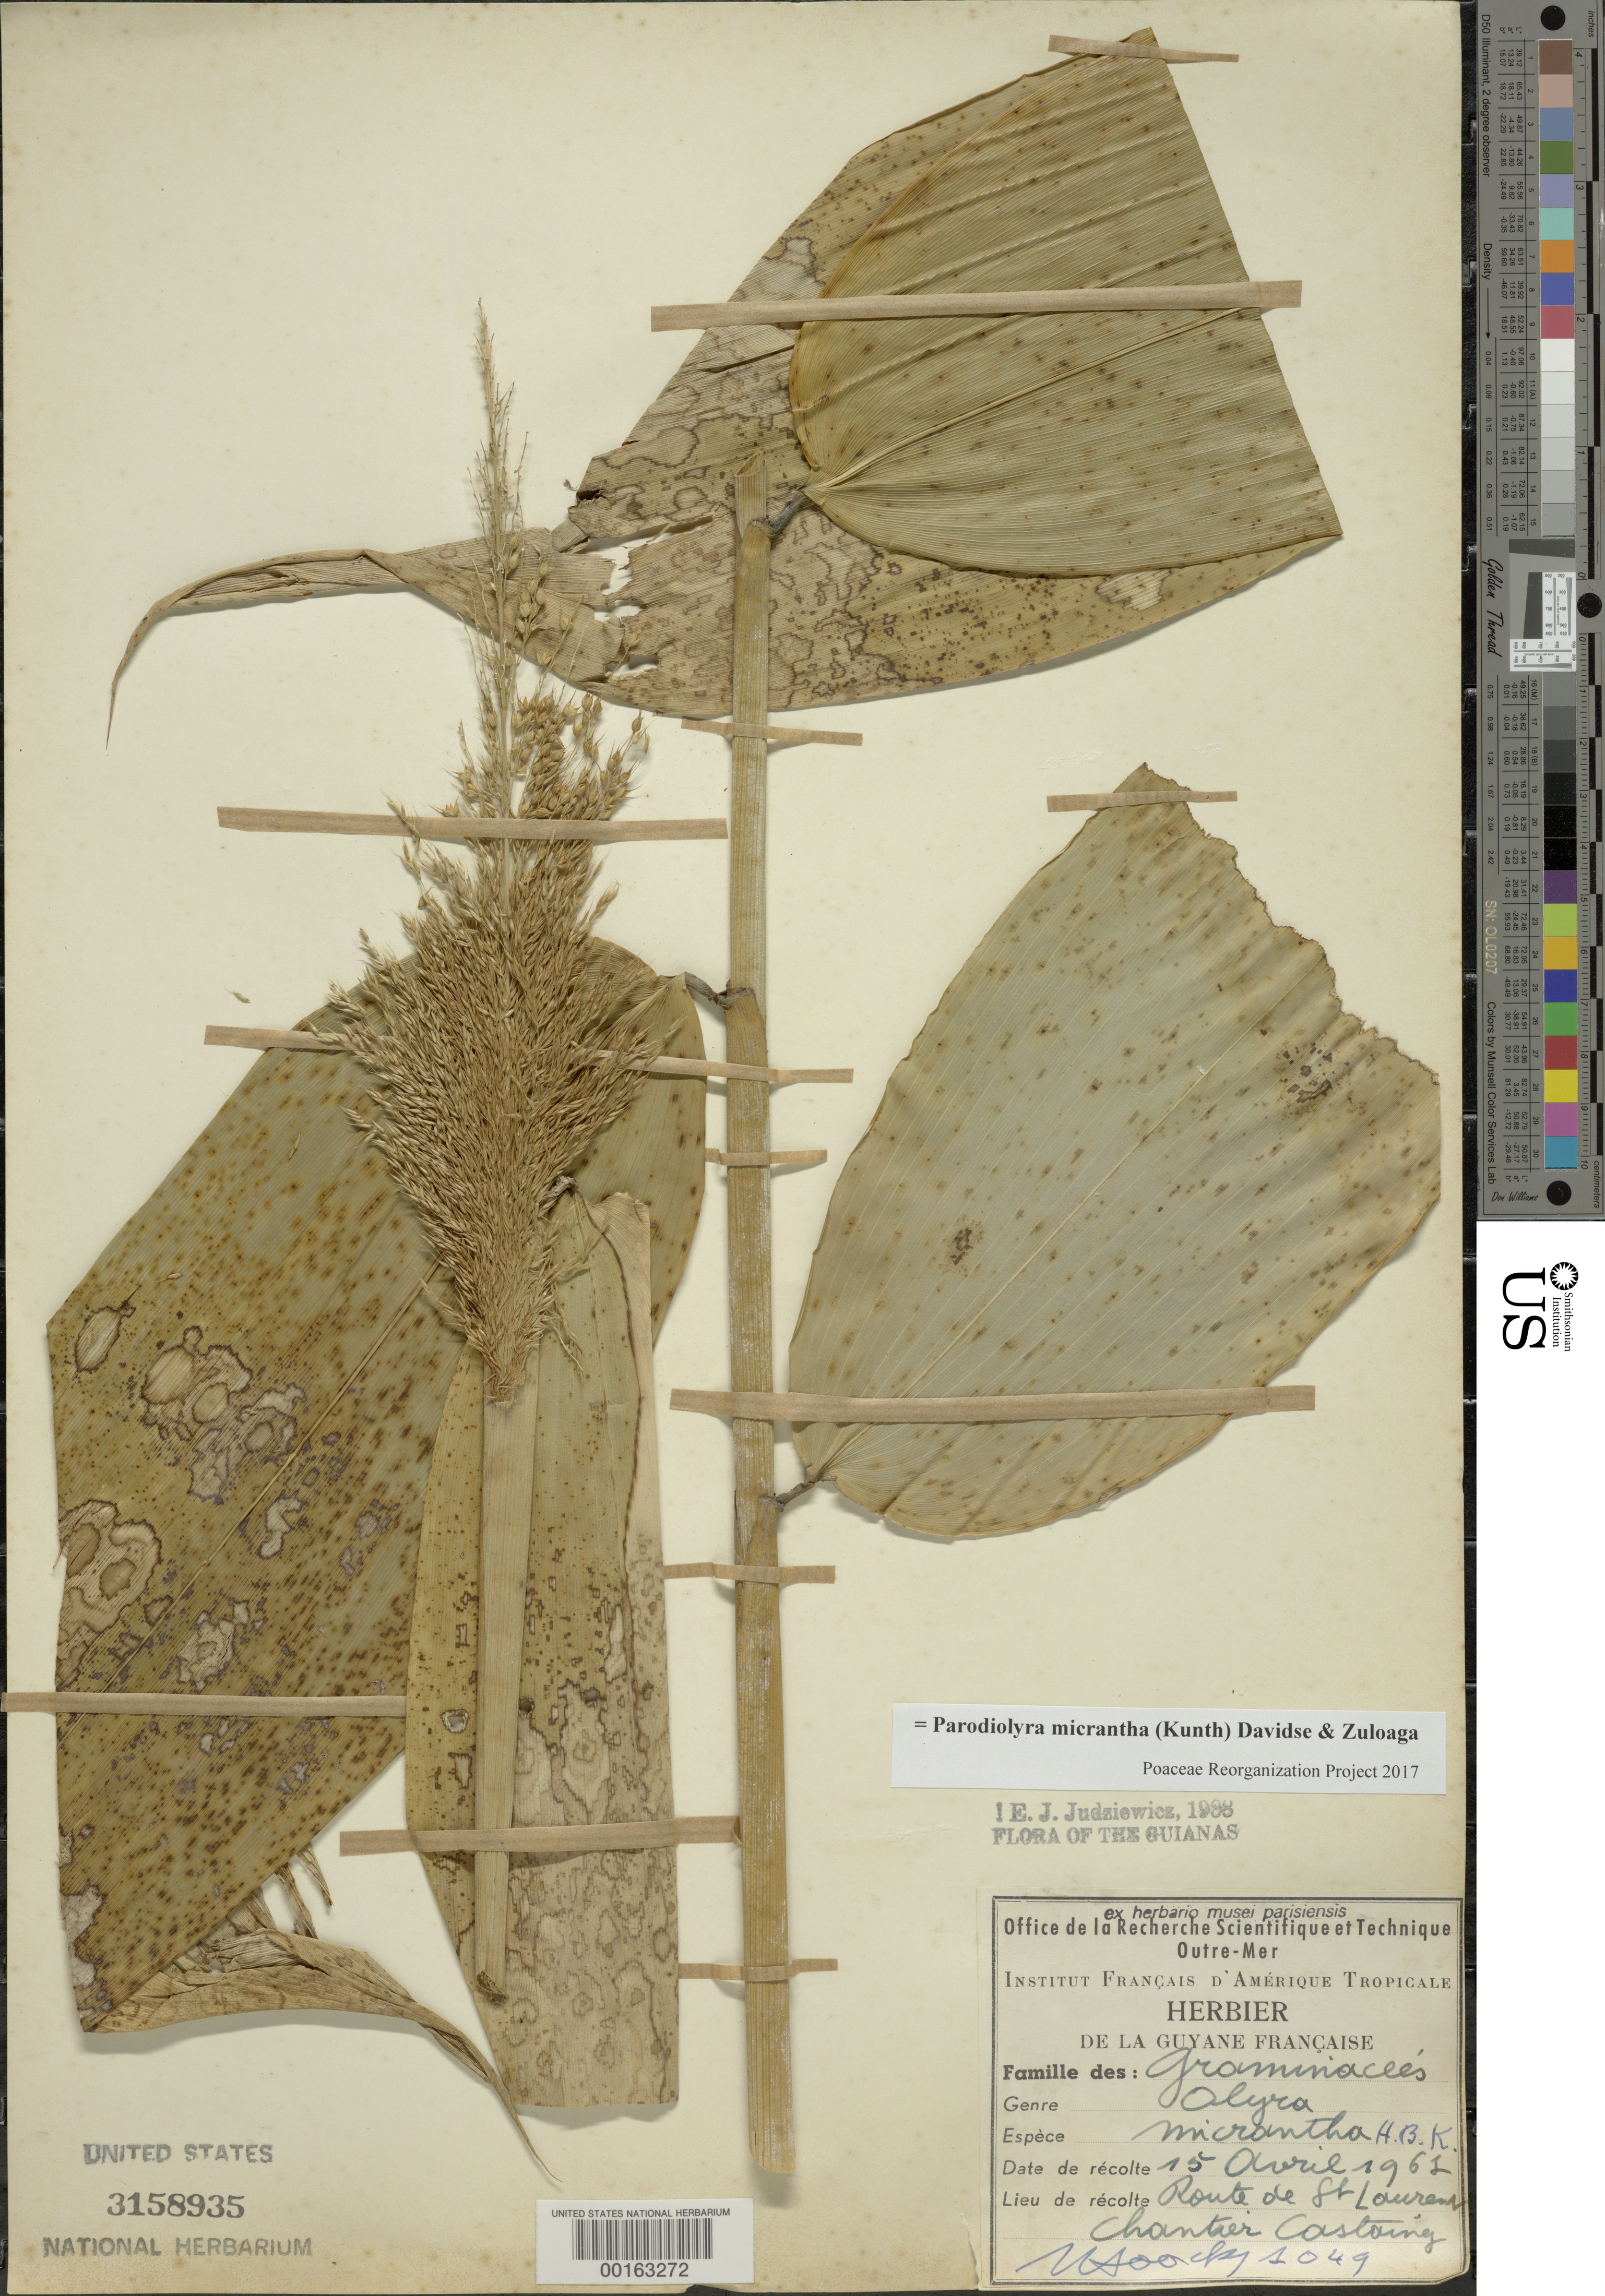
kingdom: Plantae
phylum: Tracheophyta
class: Liliopsida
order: Poales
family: Poaceae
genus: Parodiolyra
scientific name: Parodiolyra micrantha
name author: (Kunth) Davidse & Zuloaga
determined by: Poaceae Reorganization Project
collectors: J. Hoock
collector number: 1049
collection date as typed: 15 Apr 1962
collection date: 1962-04-15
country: Guyana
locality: Road to st laurent chantier castaing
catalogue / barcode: US 3158935